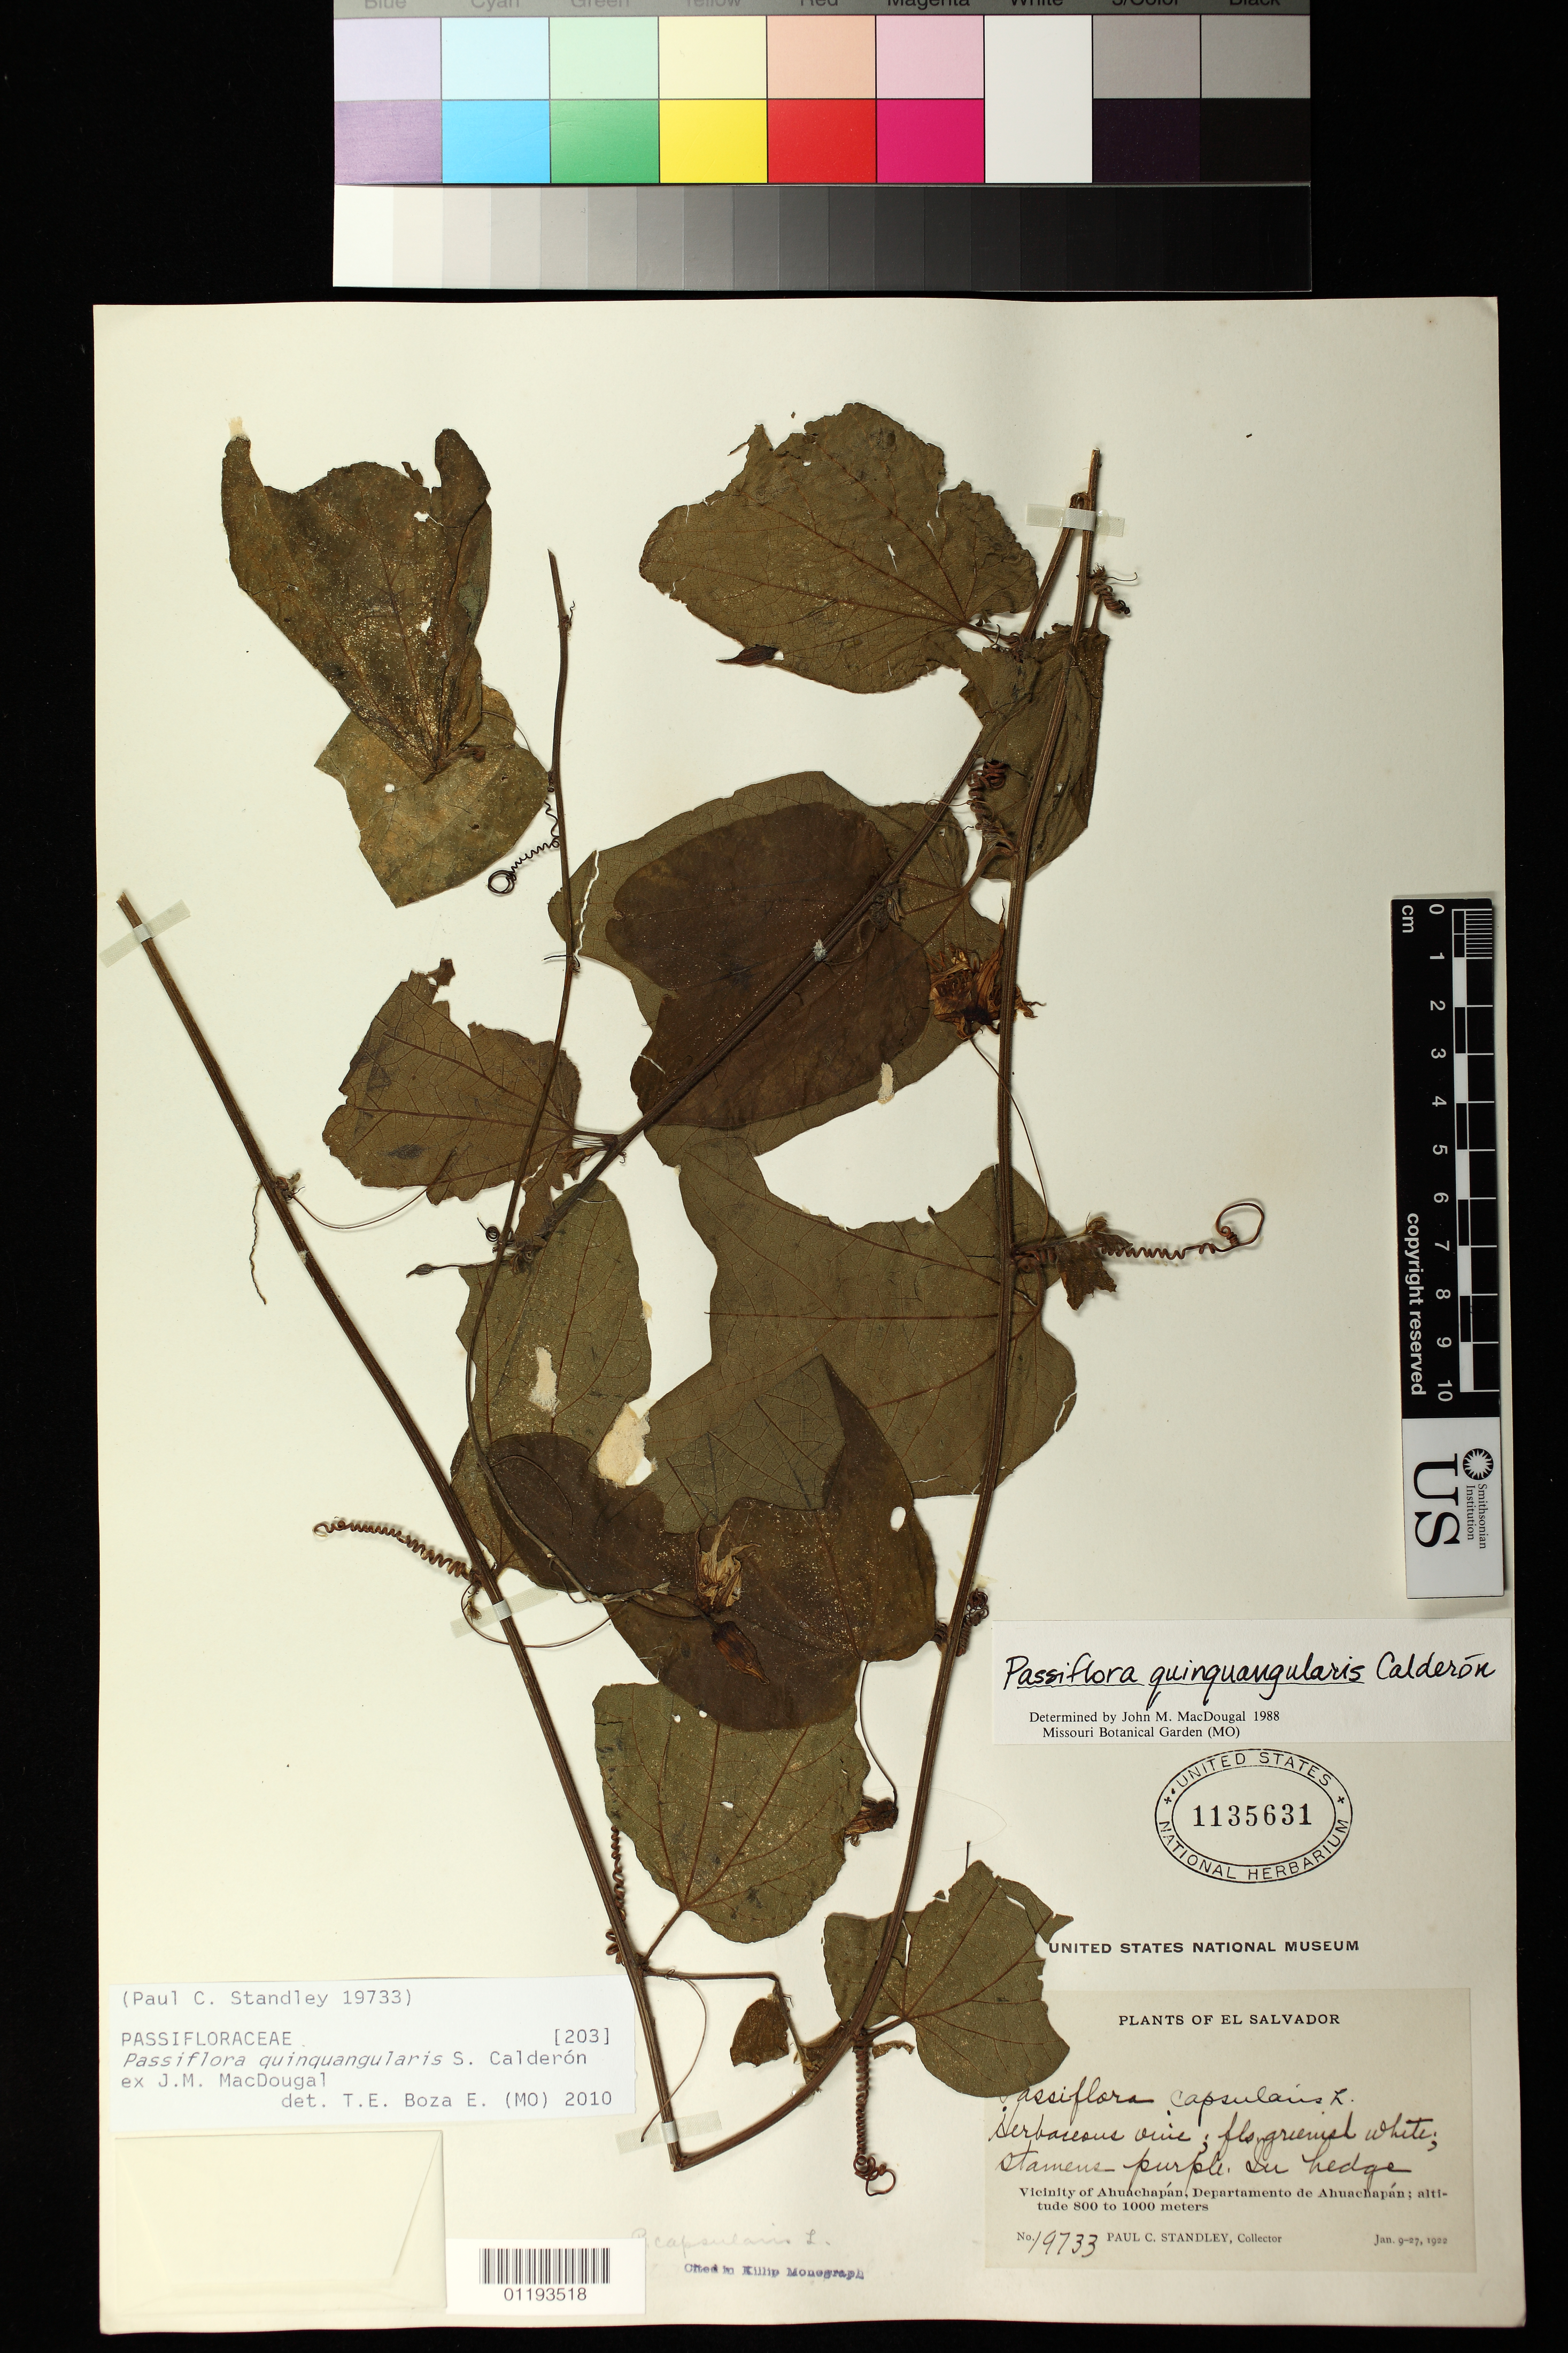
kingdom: Plantae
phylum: Tracheophyta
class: Magnoliopsida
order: Malpighiales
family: Passifloraceae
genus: Passiflora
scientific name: Passiflora quinquangularis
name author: S. Calderón ex J.M. MacDougal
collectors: P. C. Standley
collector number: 19733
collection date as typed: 1922 Jan 09 1922 Jan 27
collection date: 1922-01-09/1922-01-27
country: El Salvador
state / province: Ahuachapan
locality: Vicinity of Ahuachapan.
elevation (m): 800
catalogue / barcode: US 1135631